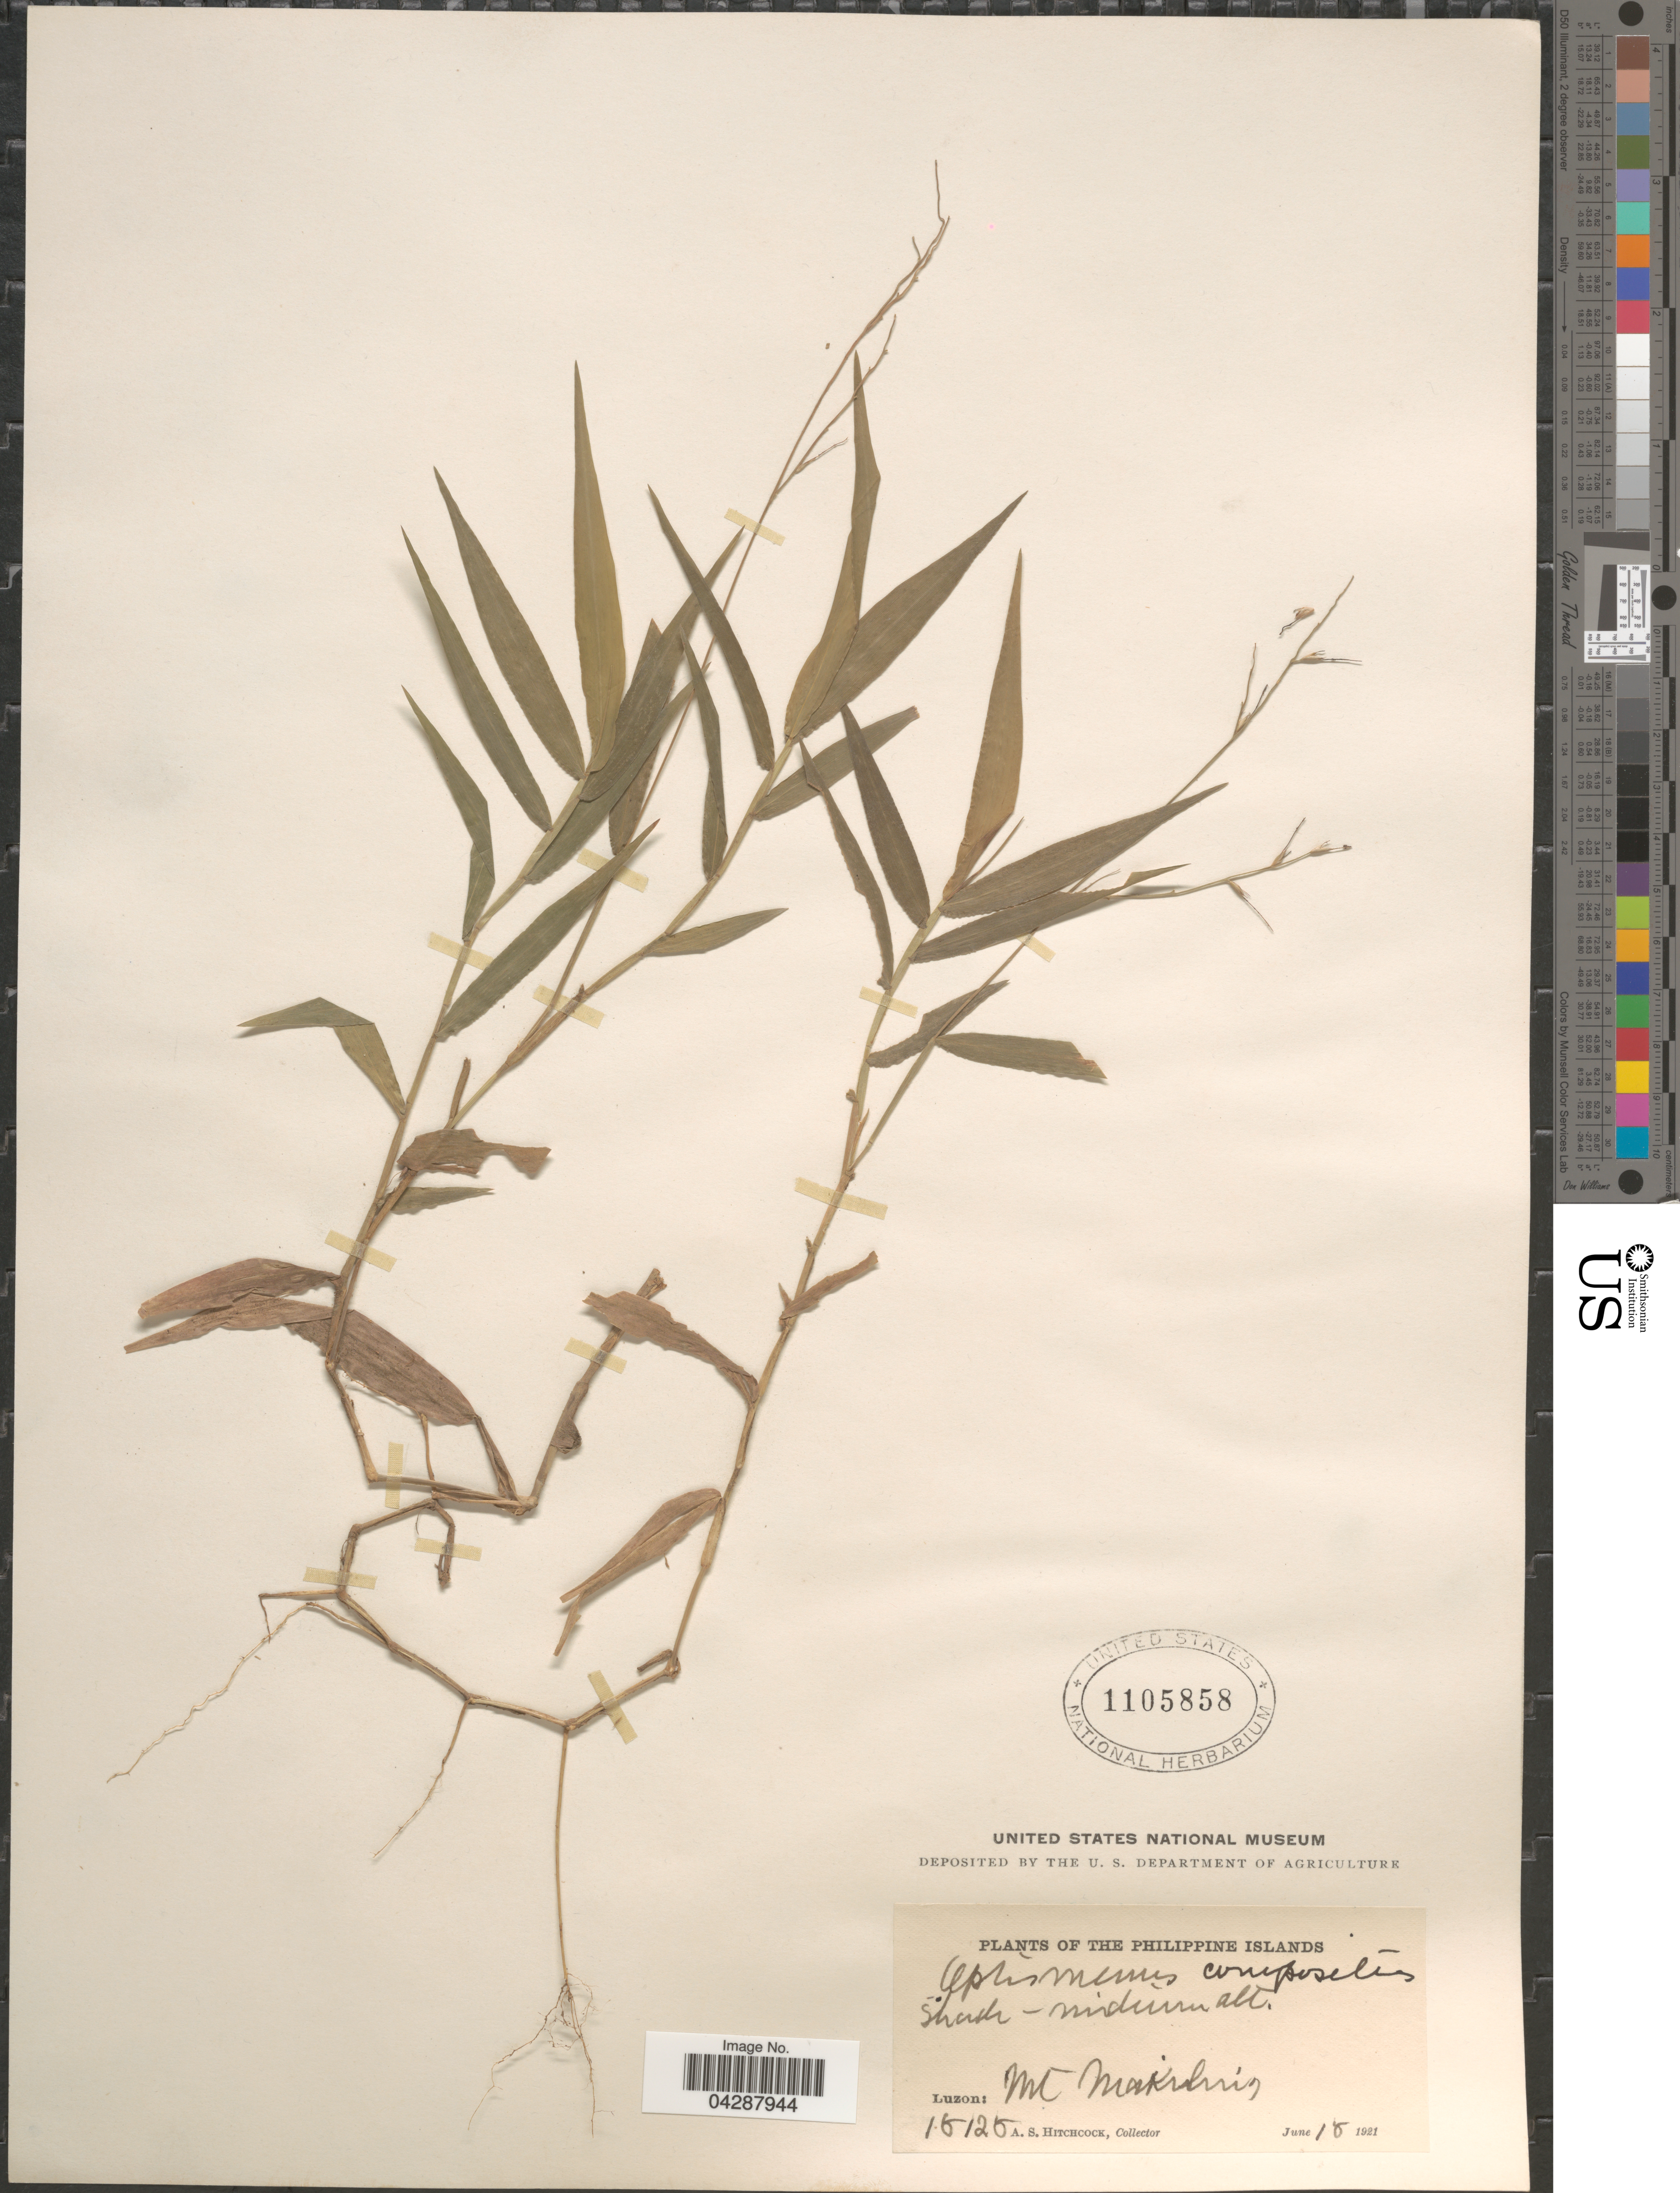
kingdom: Plantae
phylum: Tracheophyta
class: Liliopsida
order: Poales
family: Poaceae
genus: Oplismenus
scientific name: Oplismenus compositus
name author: (L.) P. Beauv.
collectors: A. S. Hitchcock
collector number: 15125*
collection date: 1921-06-15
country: Philippines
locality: The Philippine Islands. Luzon: Mt Makiling.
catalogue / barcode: US 1105858